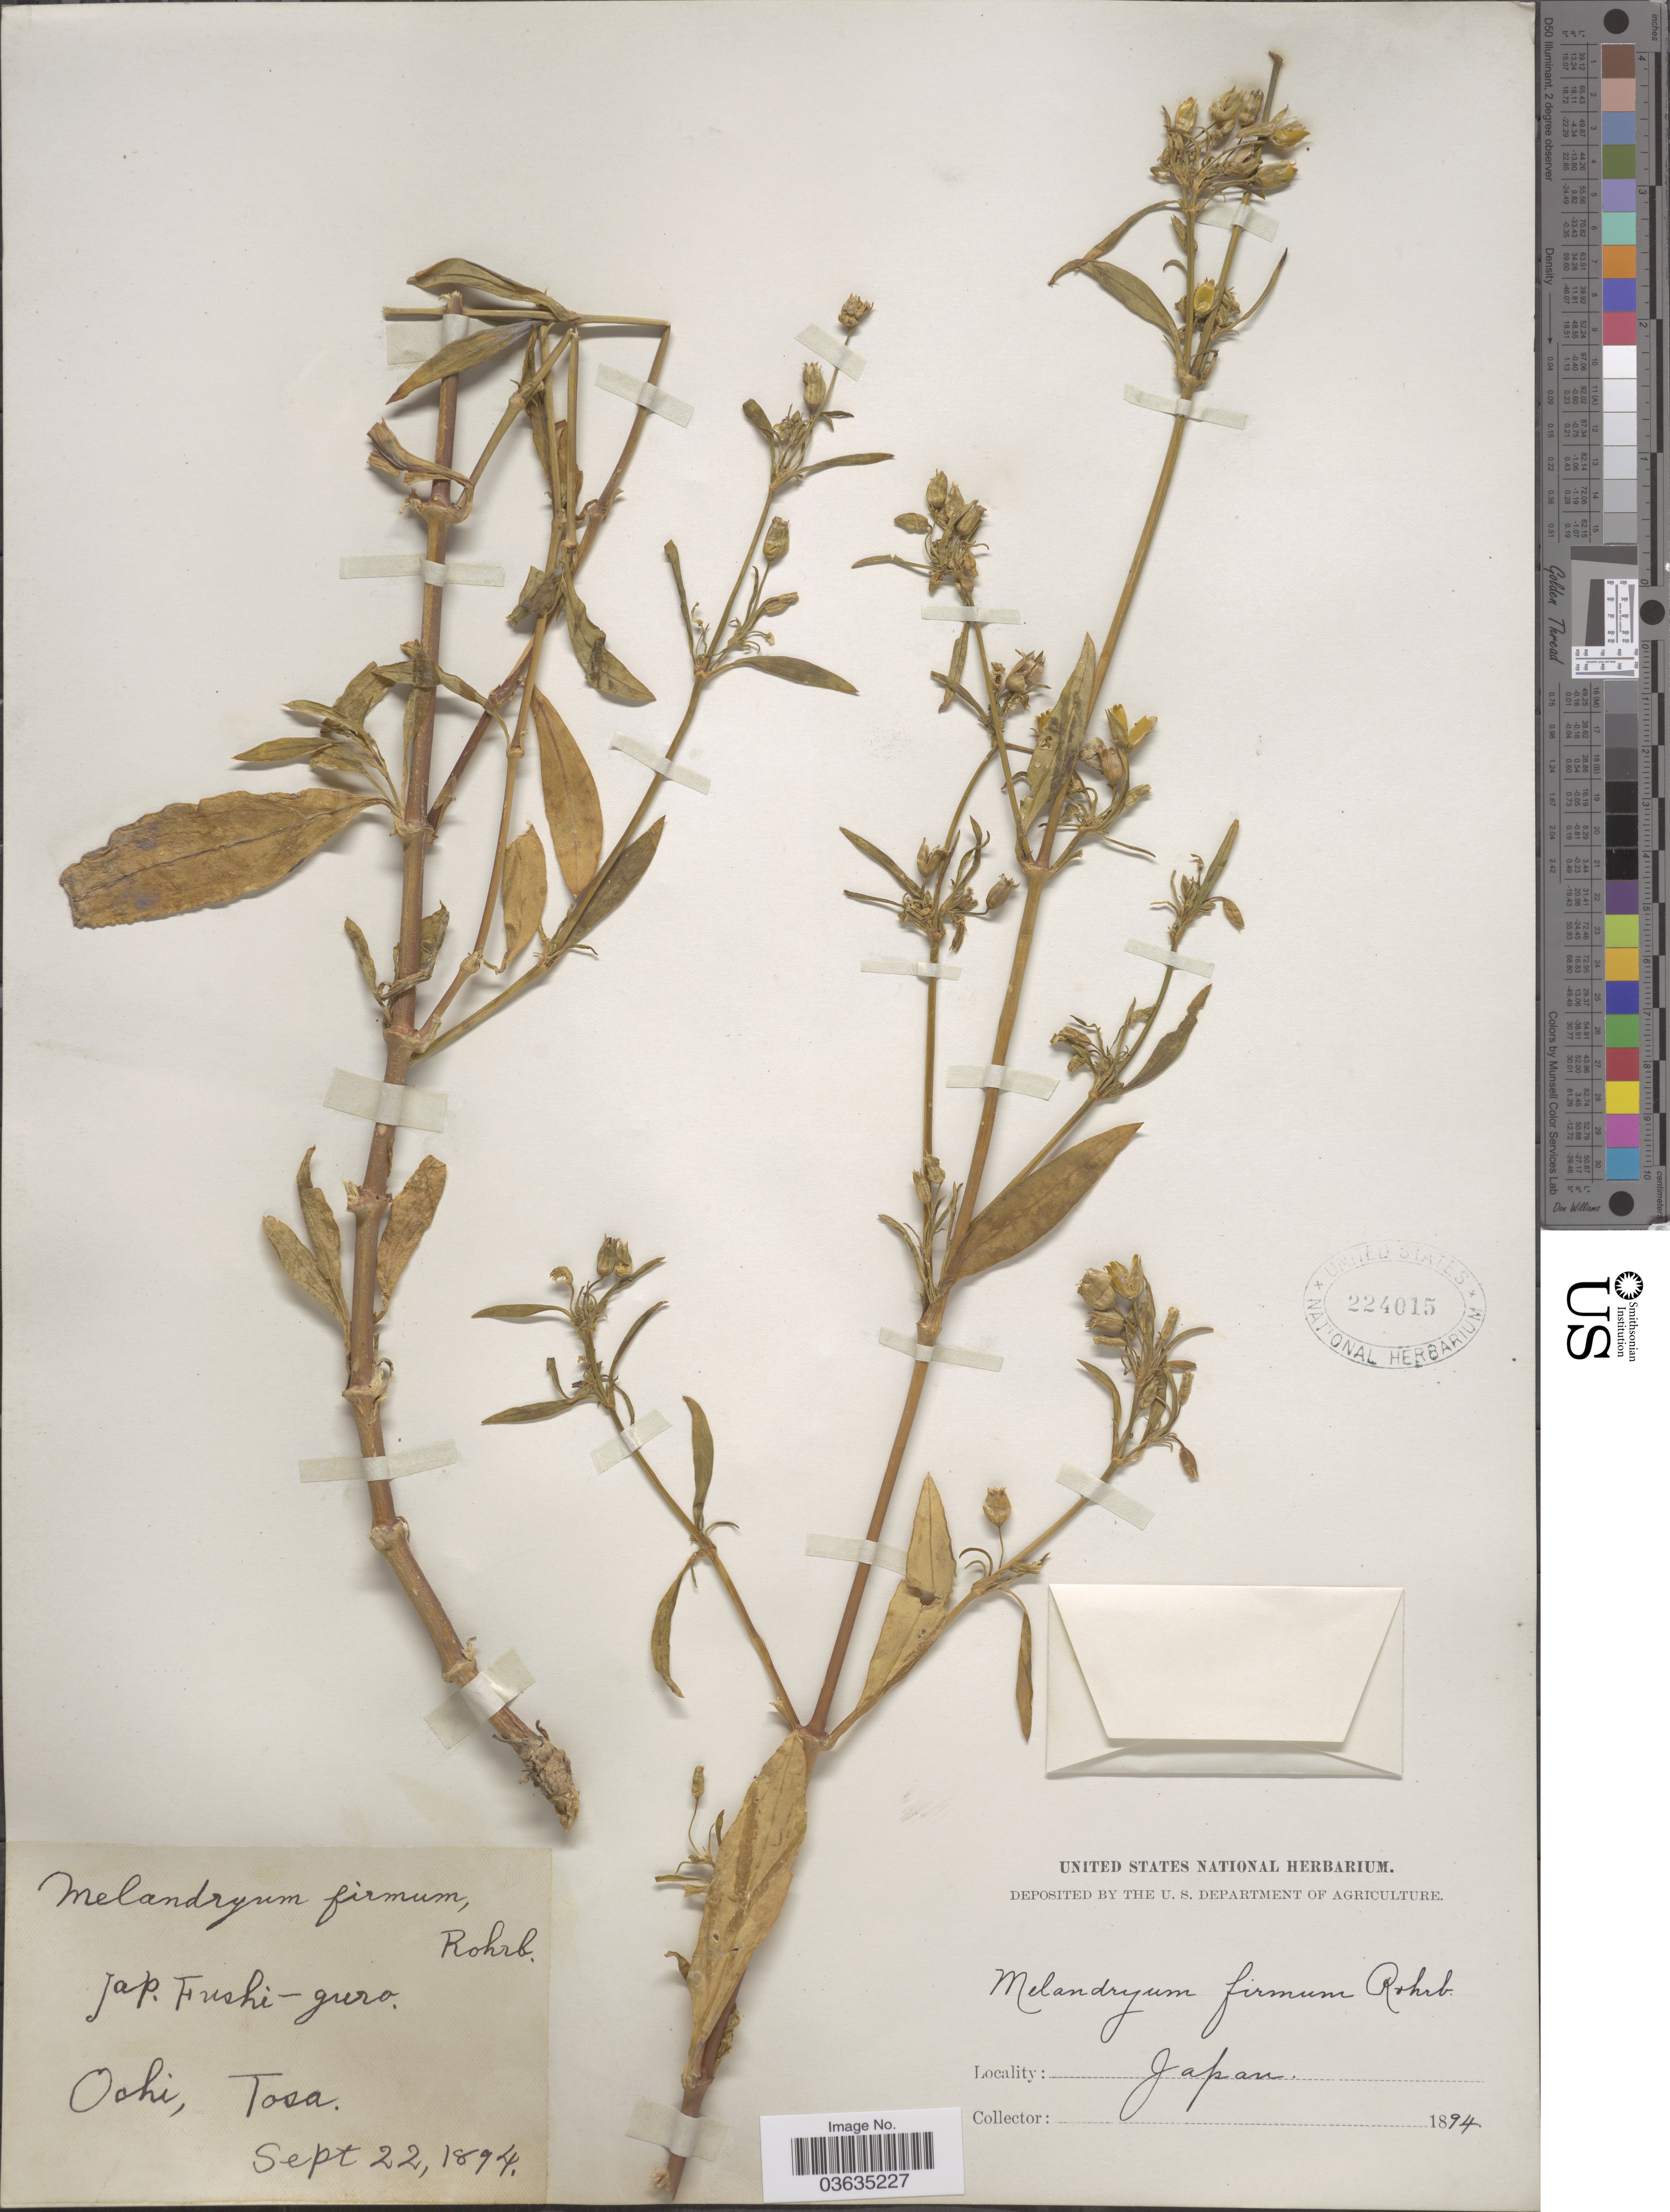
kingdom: Plantae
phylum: Tracheophyta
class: Magnoliopsida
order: Caryophyllales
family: Caryophyllaceae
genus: Silene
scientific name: Silene firma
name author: Siebold & Zucc.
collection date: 1894-09-22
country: Japan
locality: Ochi, Tosa.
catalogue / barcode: US 224015